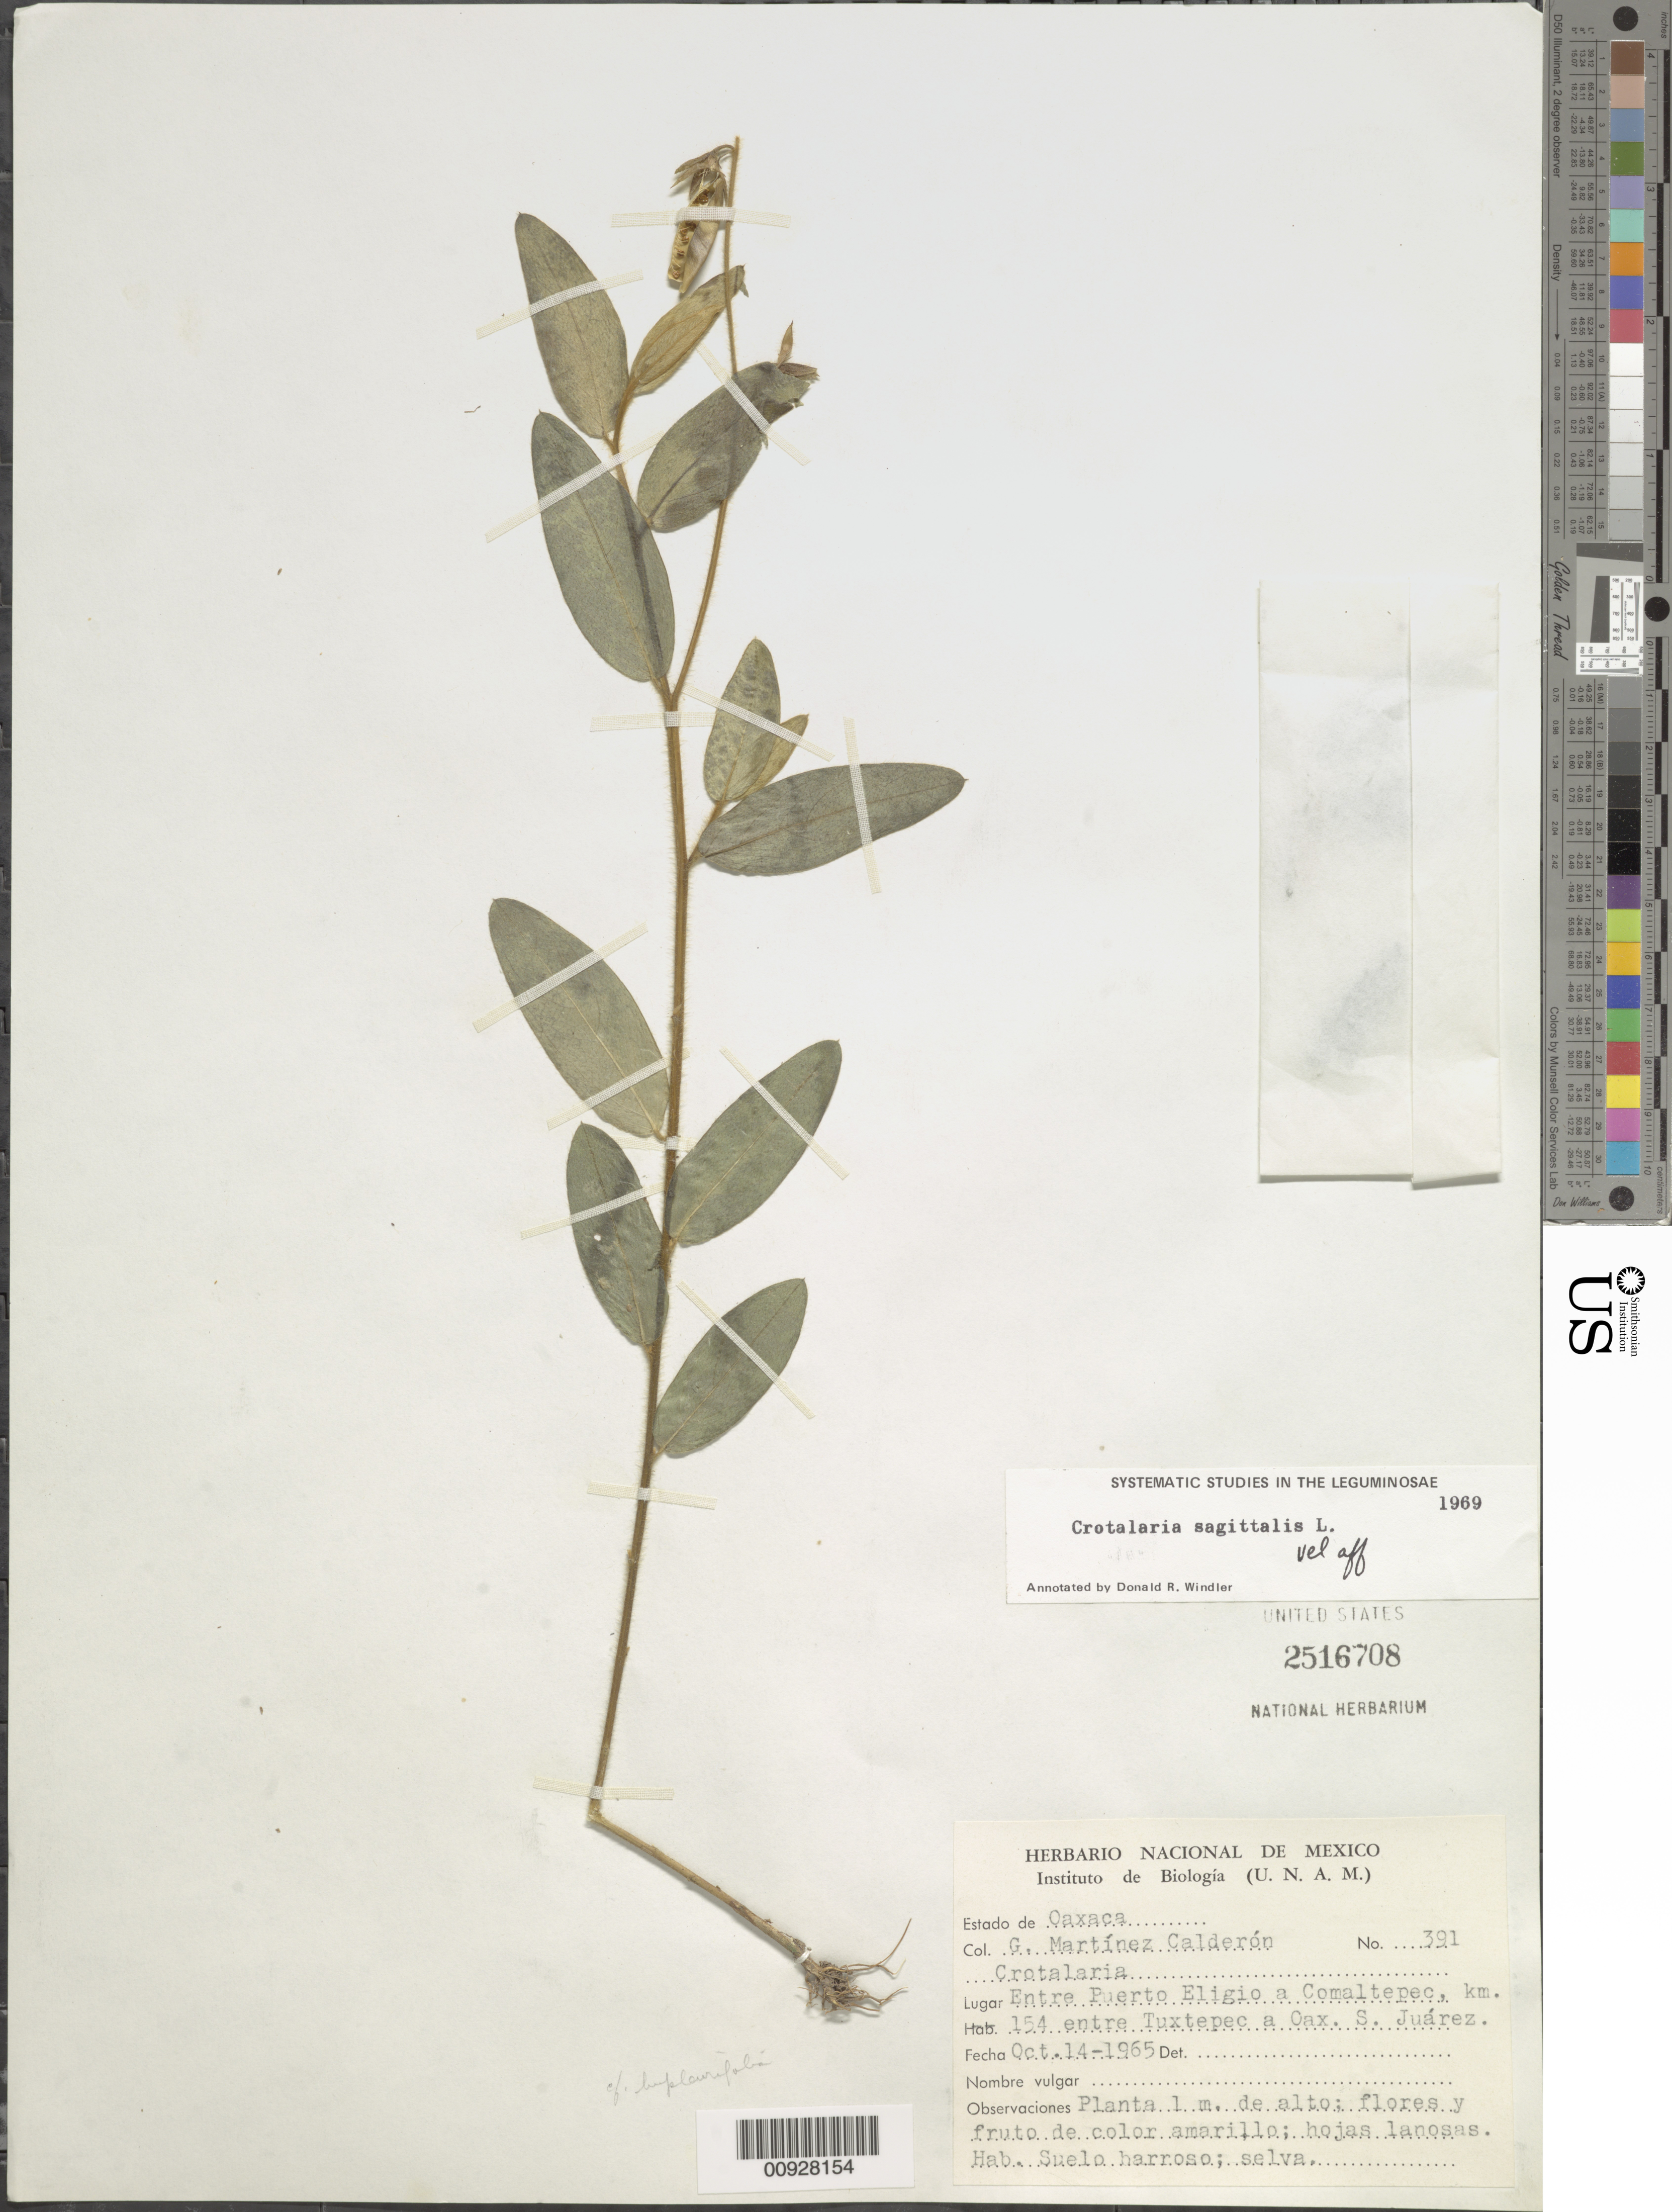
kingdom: Plantae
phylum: Tracheophyta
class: Magnoliopsida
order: Fabales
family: Fabaceae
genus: Crotalaria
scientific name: Crotalaria sagittalis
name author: L.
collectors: G. Martinez-C.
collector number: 391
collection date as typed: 14 Oct 1965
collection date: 1965-10-14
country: Mexico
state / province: Oaxaca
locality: Entre Puerto Eligio a Comaltepec, km. 154 entre Tuxtepec a Oax. S. Juárez.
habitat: Suelo barroso; selva.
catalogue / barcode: US 2516708